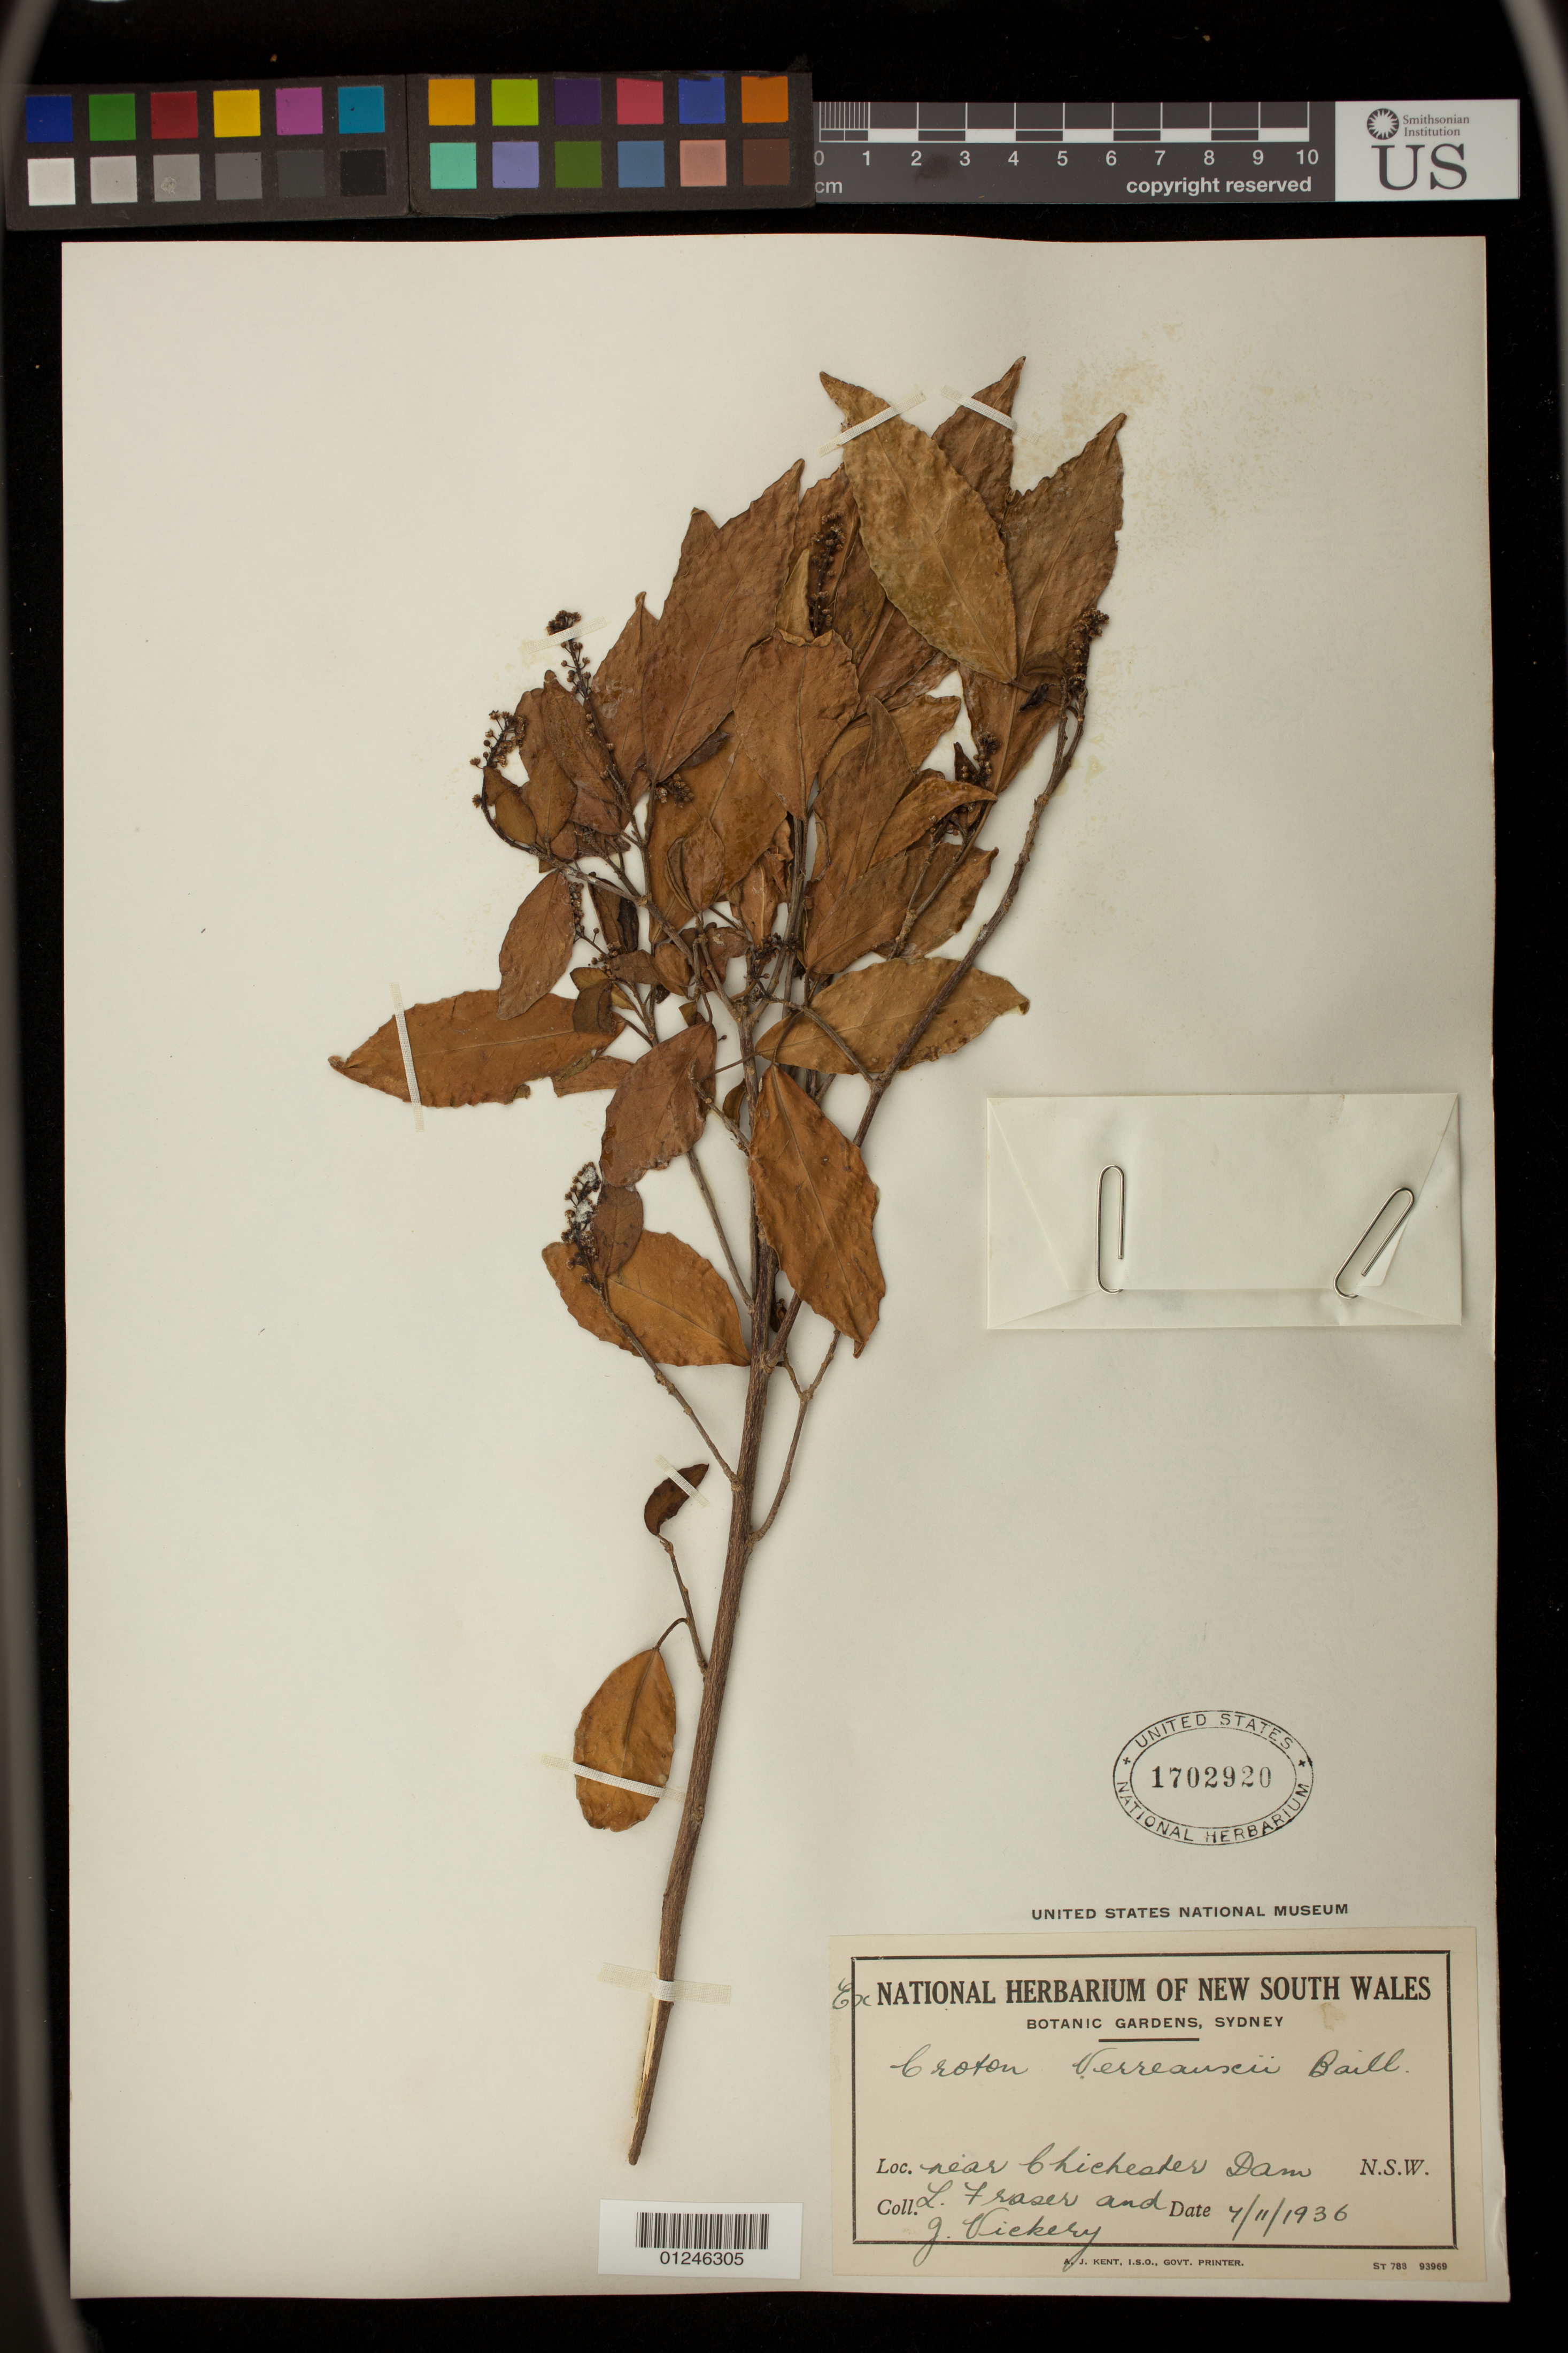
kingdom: Plantae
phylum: Tracheophyta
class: Magnoliopsida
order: Malpighiales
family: Euphorbiaceae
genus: Croton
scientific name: Croton verreauxii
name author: Baill.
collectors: L. Fraser & J. Vickery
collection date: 1936-04-11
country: Australia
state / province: New South Wales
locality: near Chichester Dam N.S.W.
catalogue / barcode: US 1702920